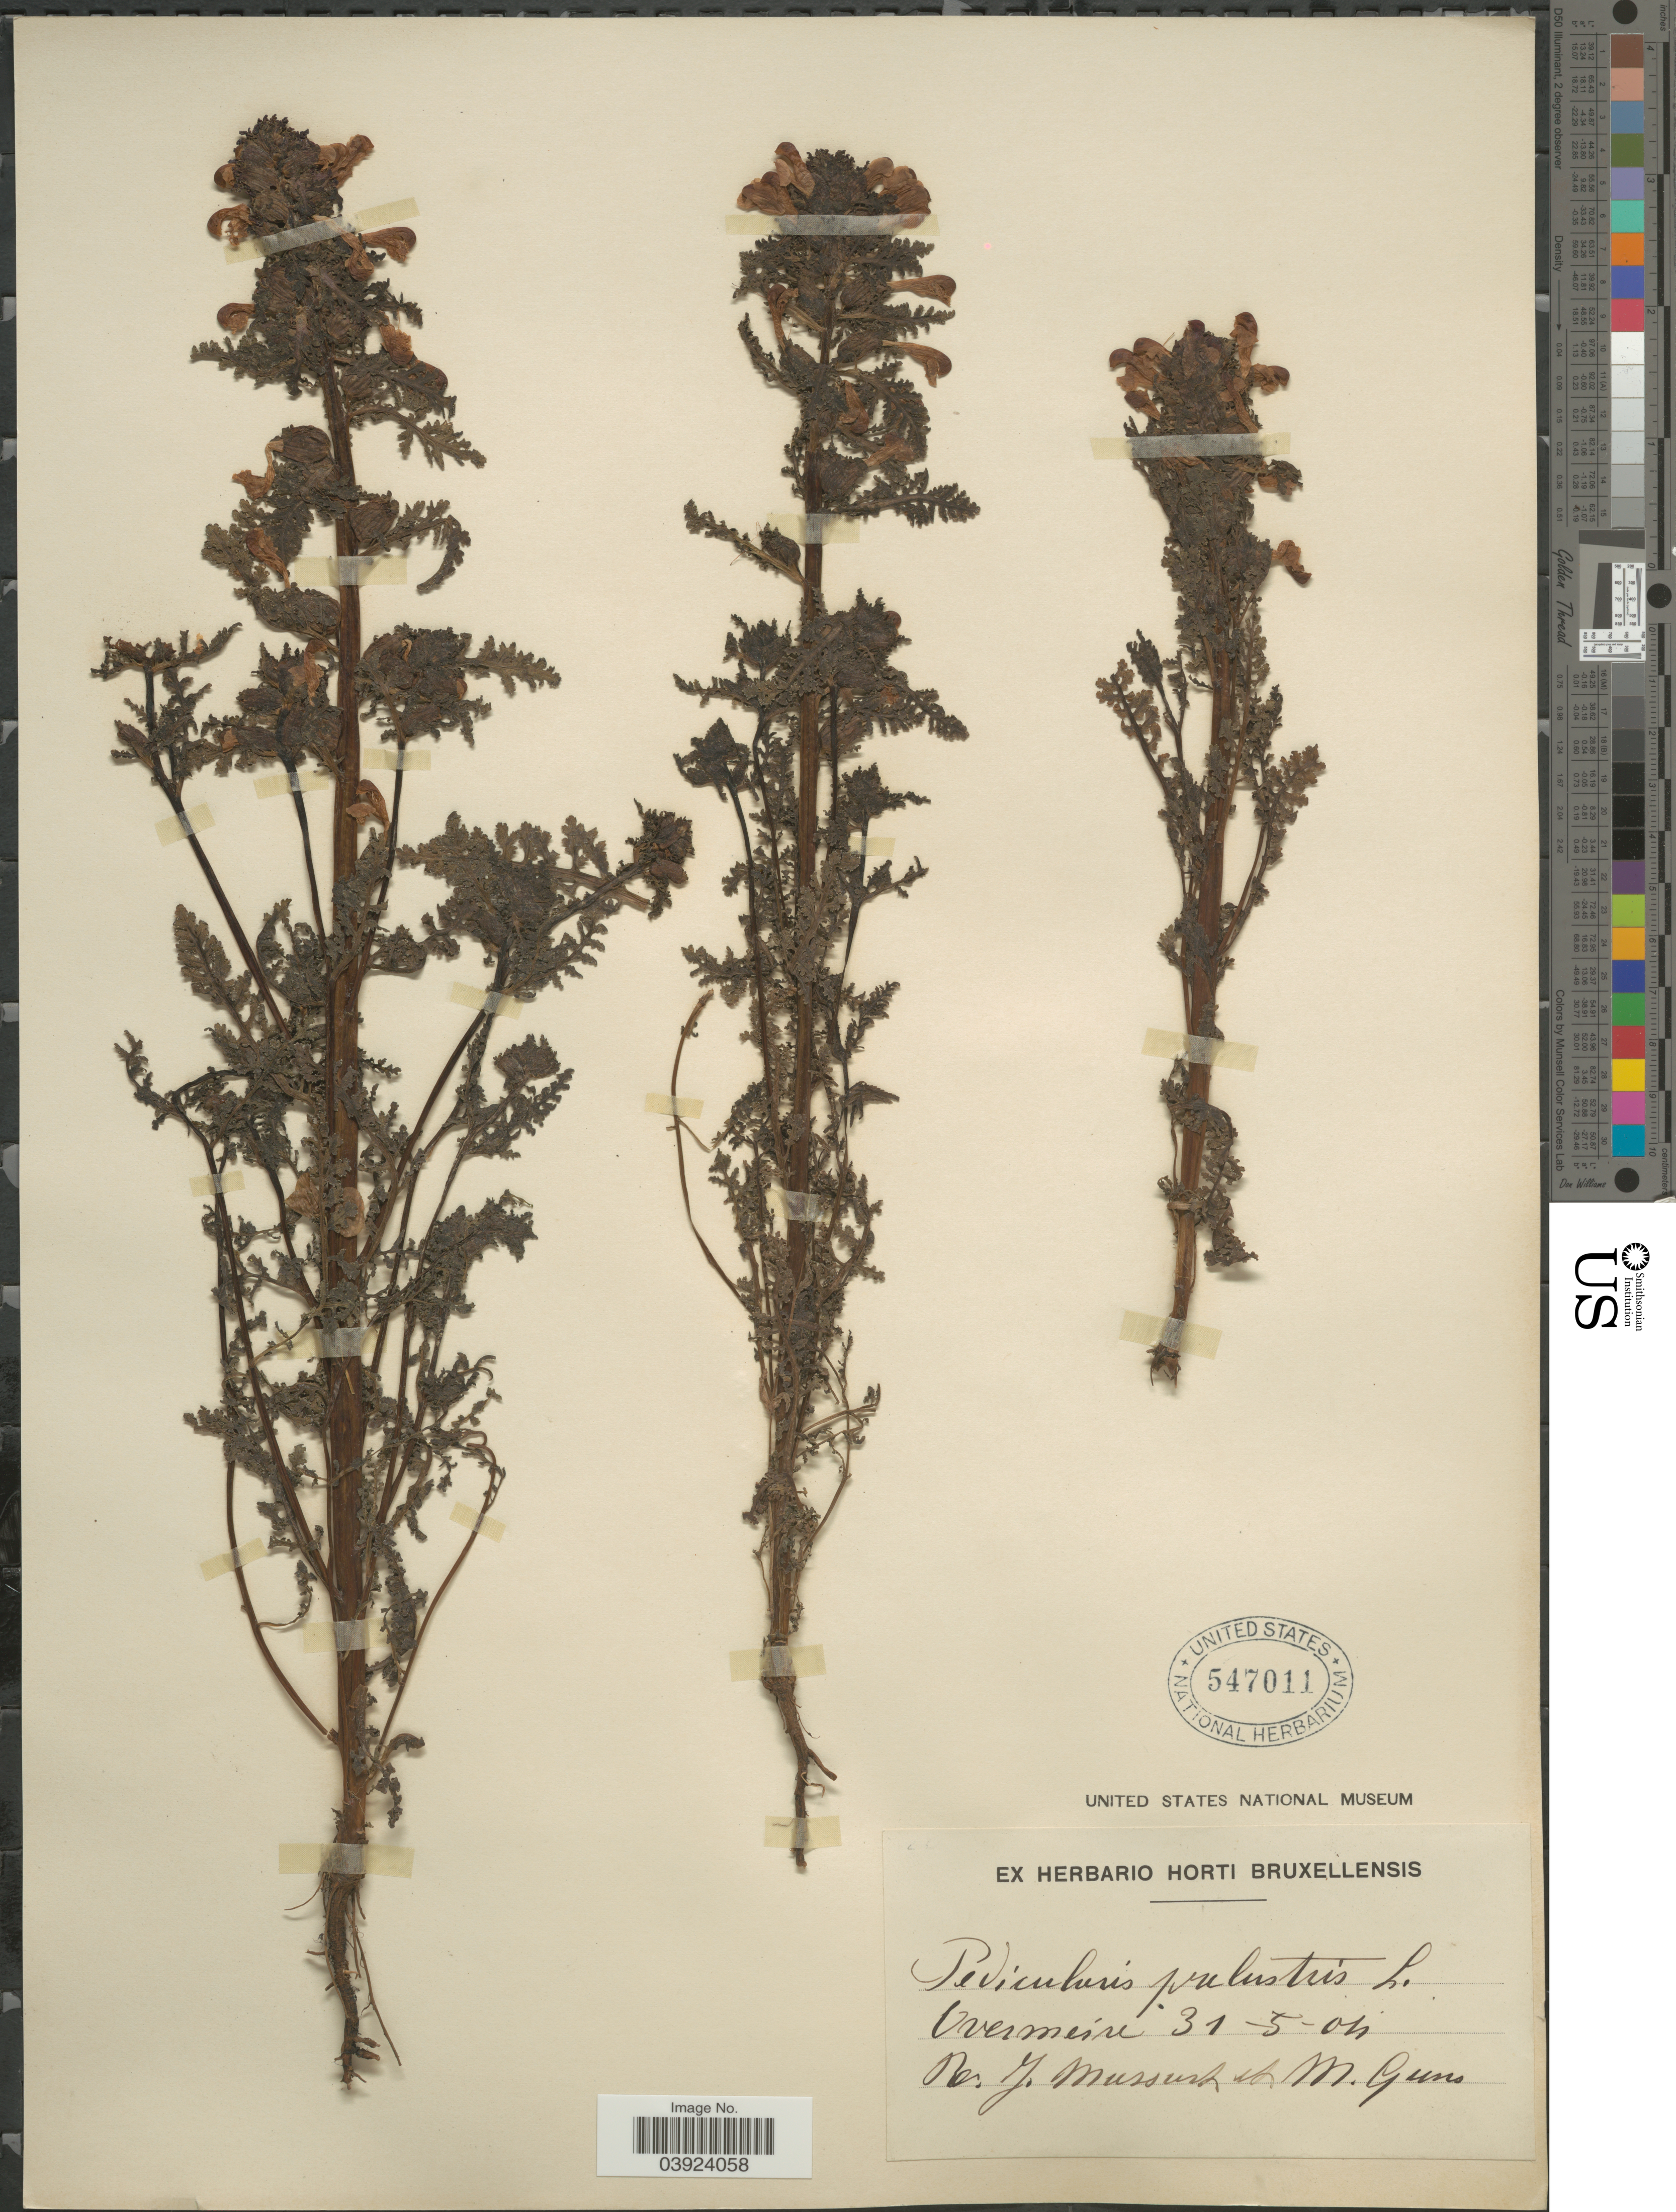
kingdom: Plantae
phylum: Tracheophyta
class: Magnoliopsida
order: Lamiales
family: Orobanchaceae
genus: Pedicularis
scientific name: Pedicularis palustris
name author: L.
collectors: J. Mussurt & M. Guns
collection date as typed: Transcribed d/m/y: 31/5/4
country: Belgium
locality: Overmeire.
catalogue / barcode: US 547011